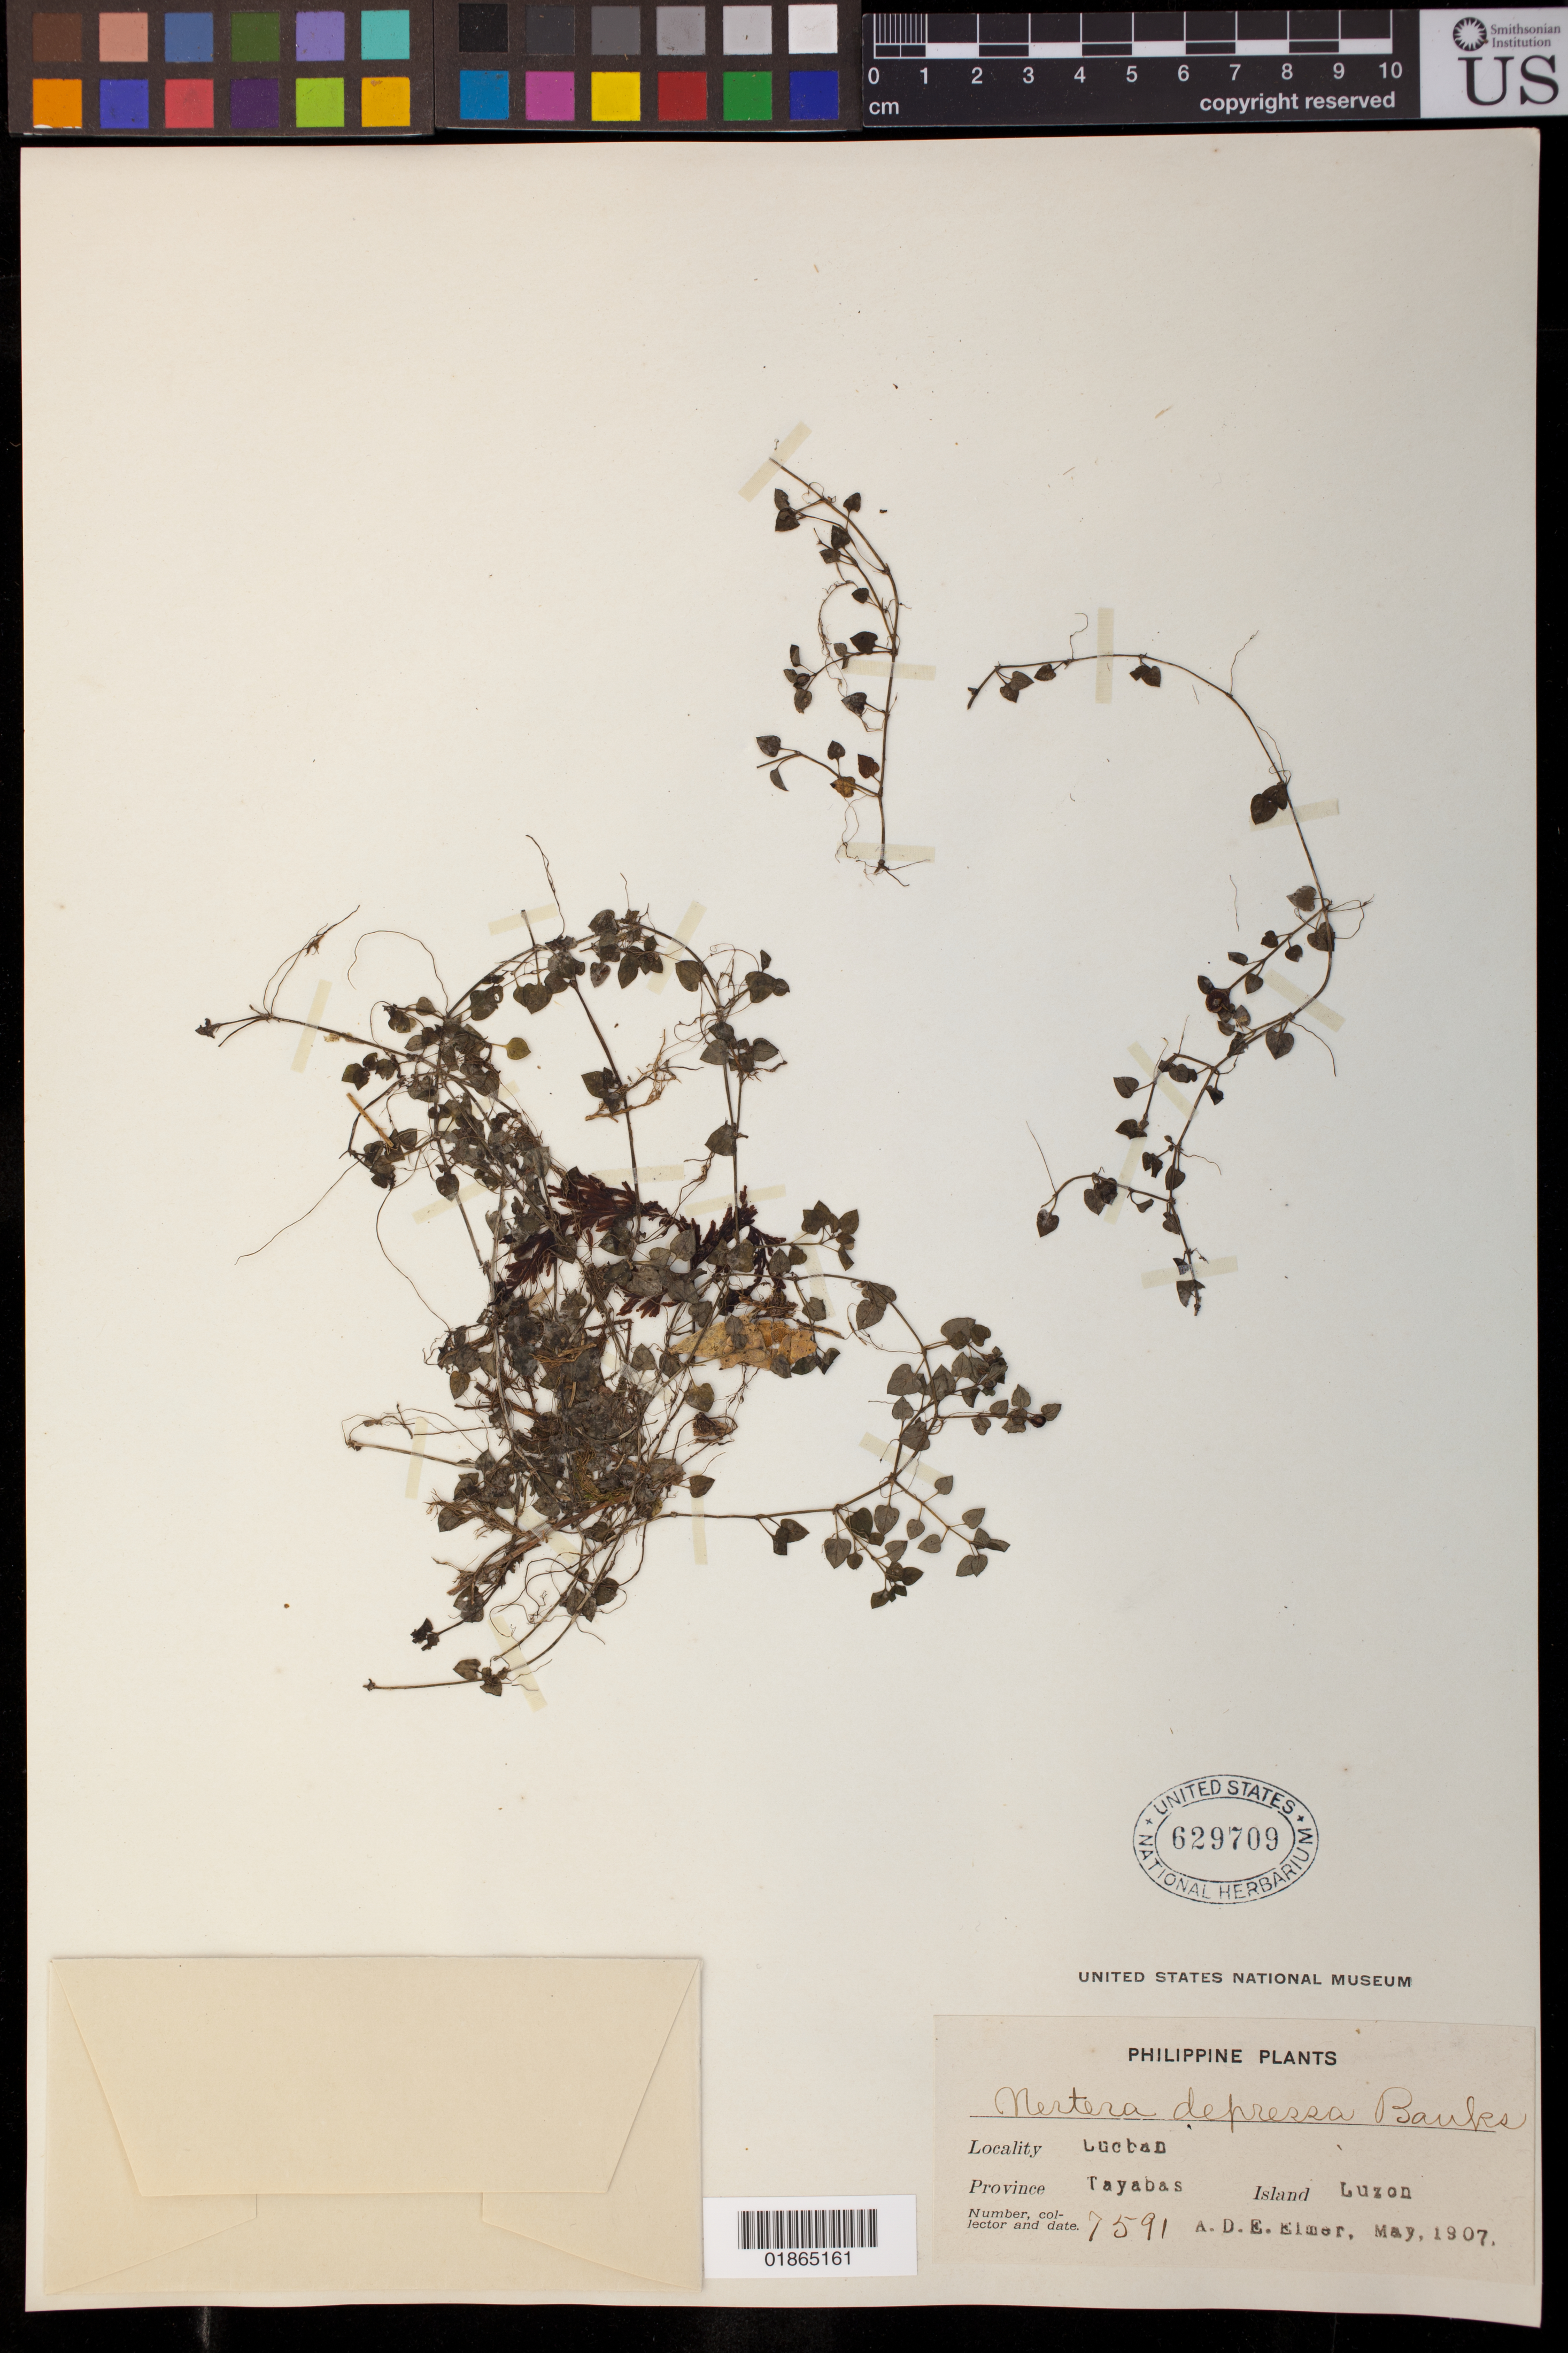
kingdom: Plantae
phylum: Tracheophyta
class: Magnoliopsida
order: Gentianales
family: Rubiaceae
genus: Nertera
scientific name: Nertera depressa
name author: Banks & Sol. ex Gaertn.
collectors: A. D. E. Elmer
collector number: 7591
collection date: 1907-05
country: Philippines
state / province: Calabarzon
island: Luzon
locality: Lucban, Tayabas Province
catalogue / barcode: US 629709